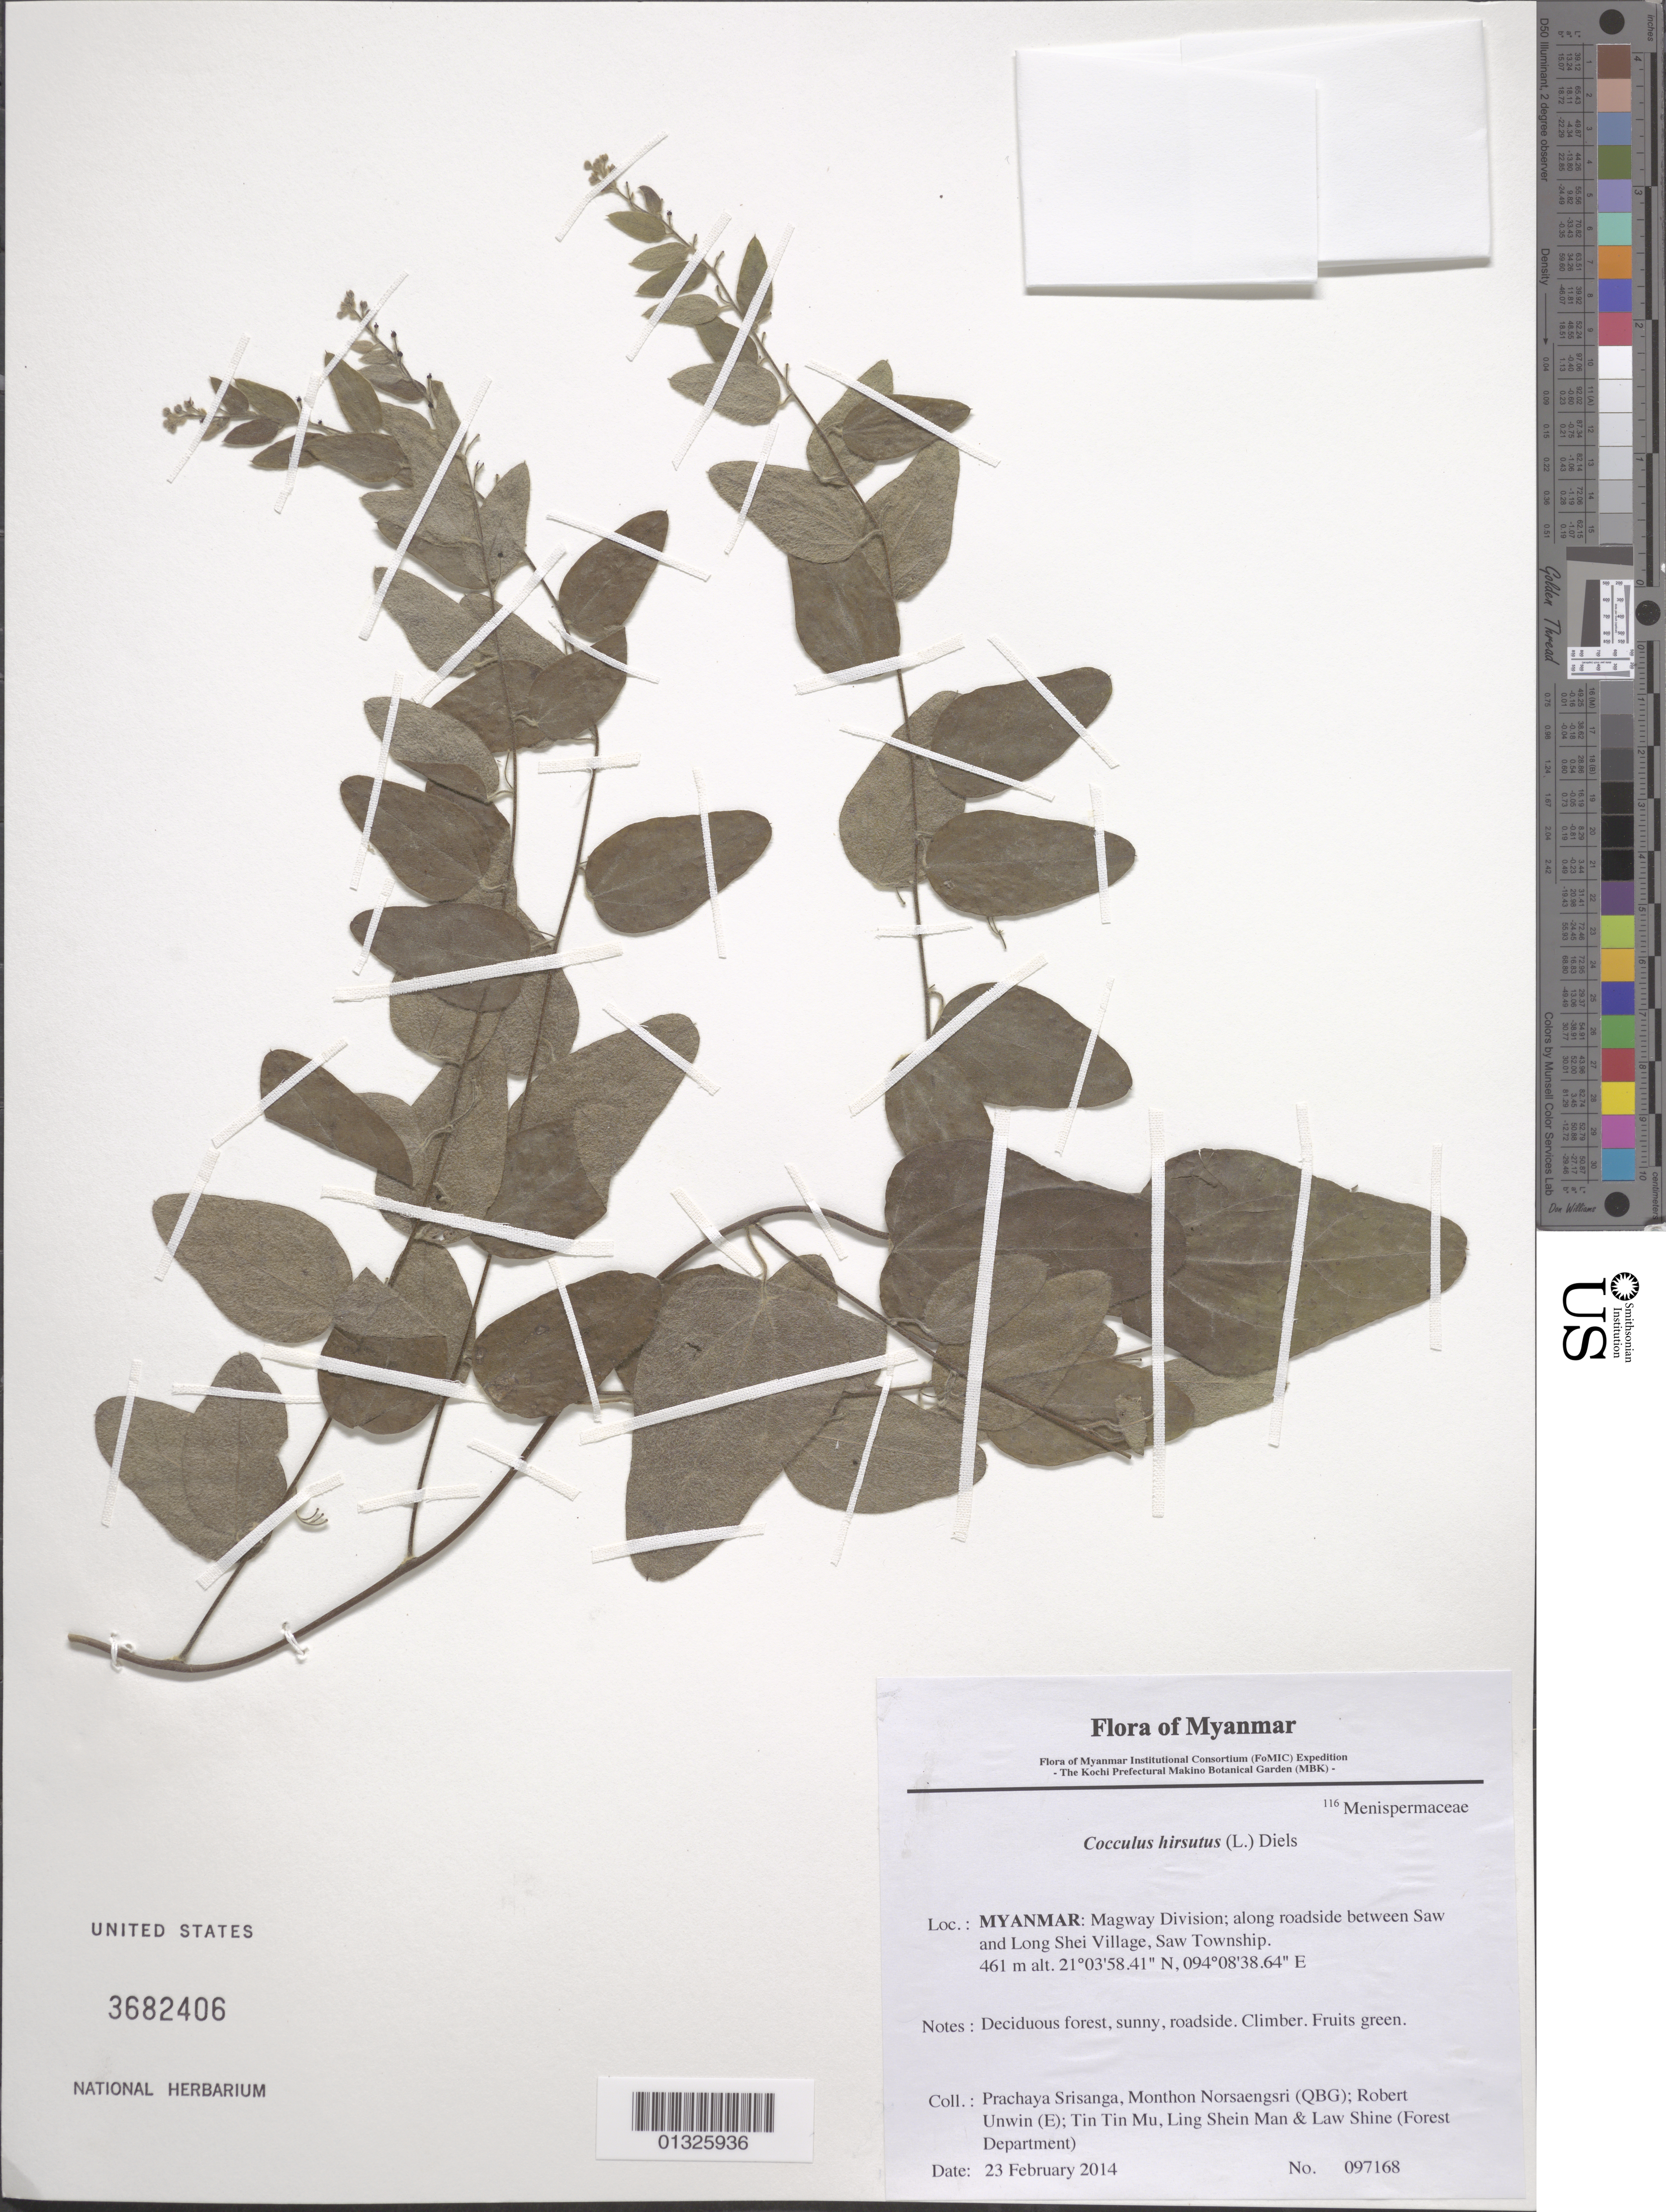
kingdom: Plantae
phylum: Tracheophyta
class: Magnoliopsida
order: Ranunculales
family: Menispermaceae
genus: Cocculus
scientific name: Cocculus hirsutus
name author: (L.) Diels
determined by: Fujikawa, Kazumi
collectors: P. Srisanga, M. Norsaengsri, R. Unwin, Tin Tin Mu, Ling Shein Man & L. Shine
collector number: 97168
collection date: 2014-02-23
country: Myanmar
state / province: Magway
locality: Along roadside between Saw and Long Shei Village, Saw Township.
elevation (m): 461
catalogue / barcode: US 3682406